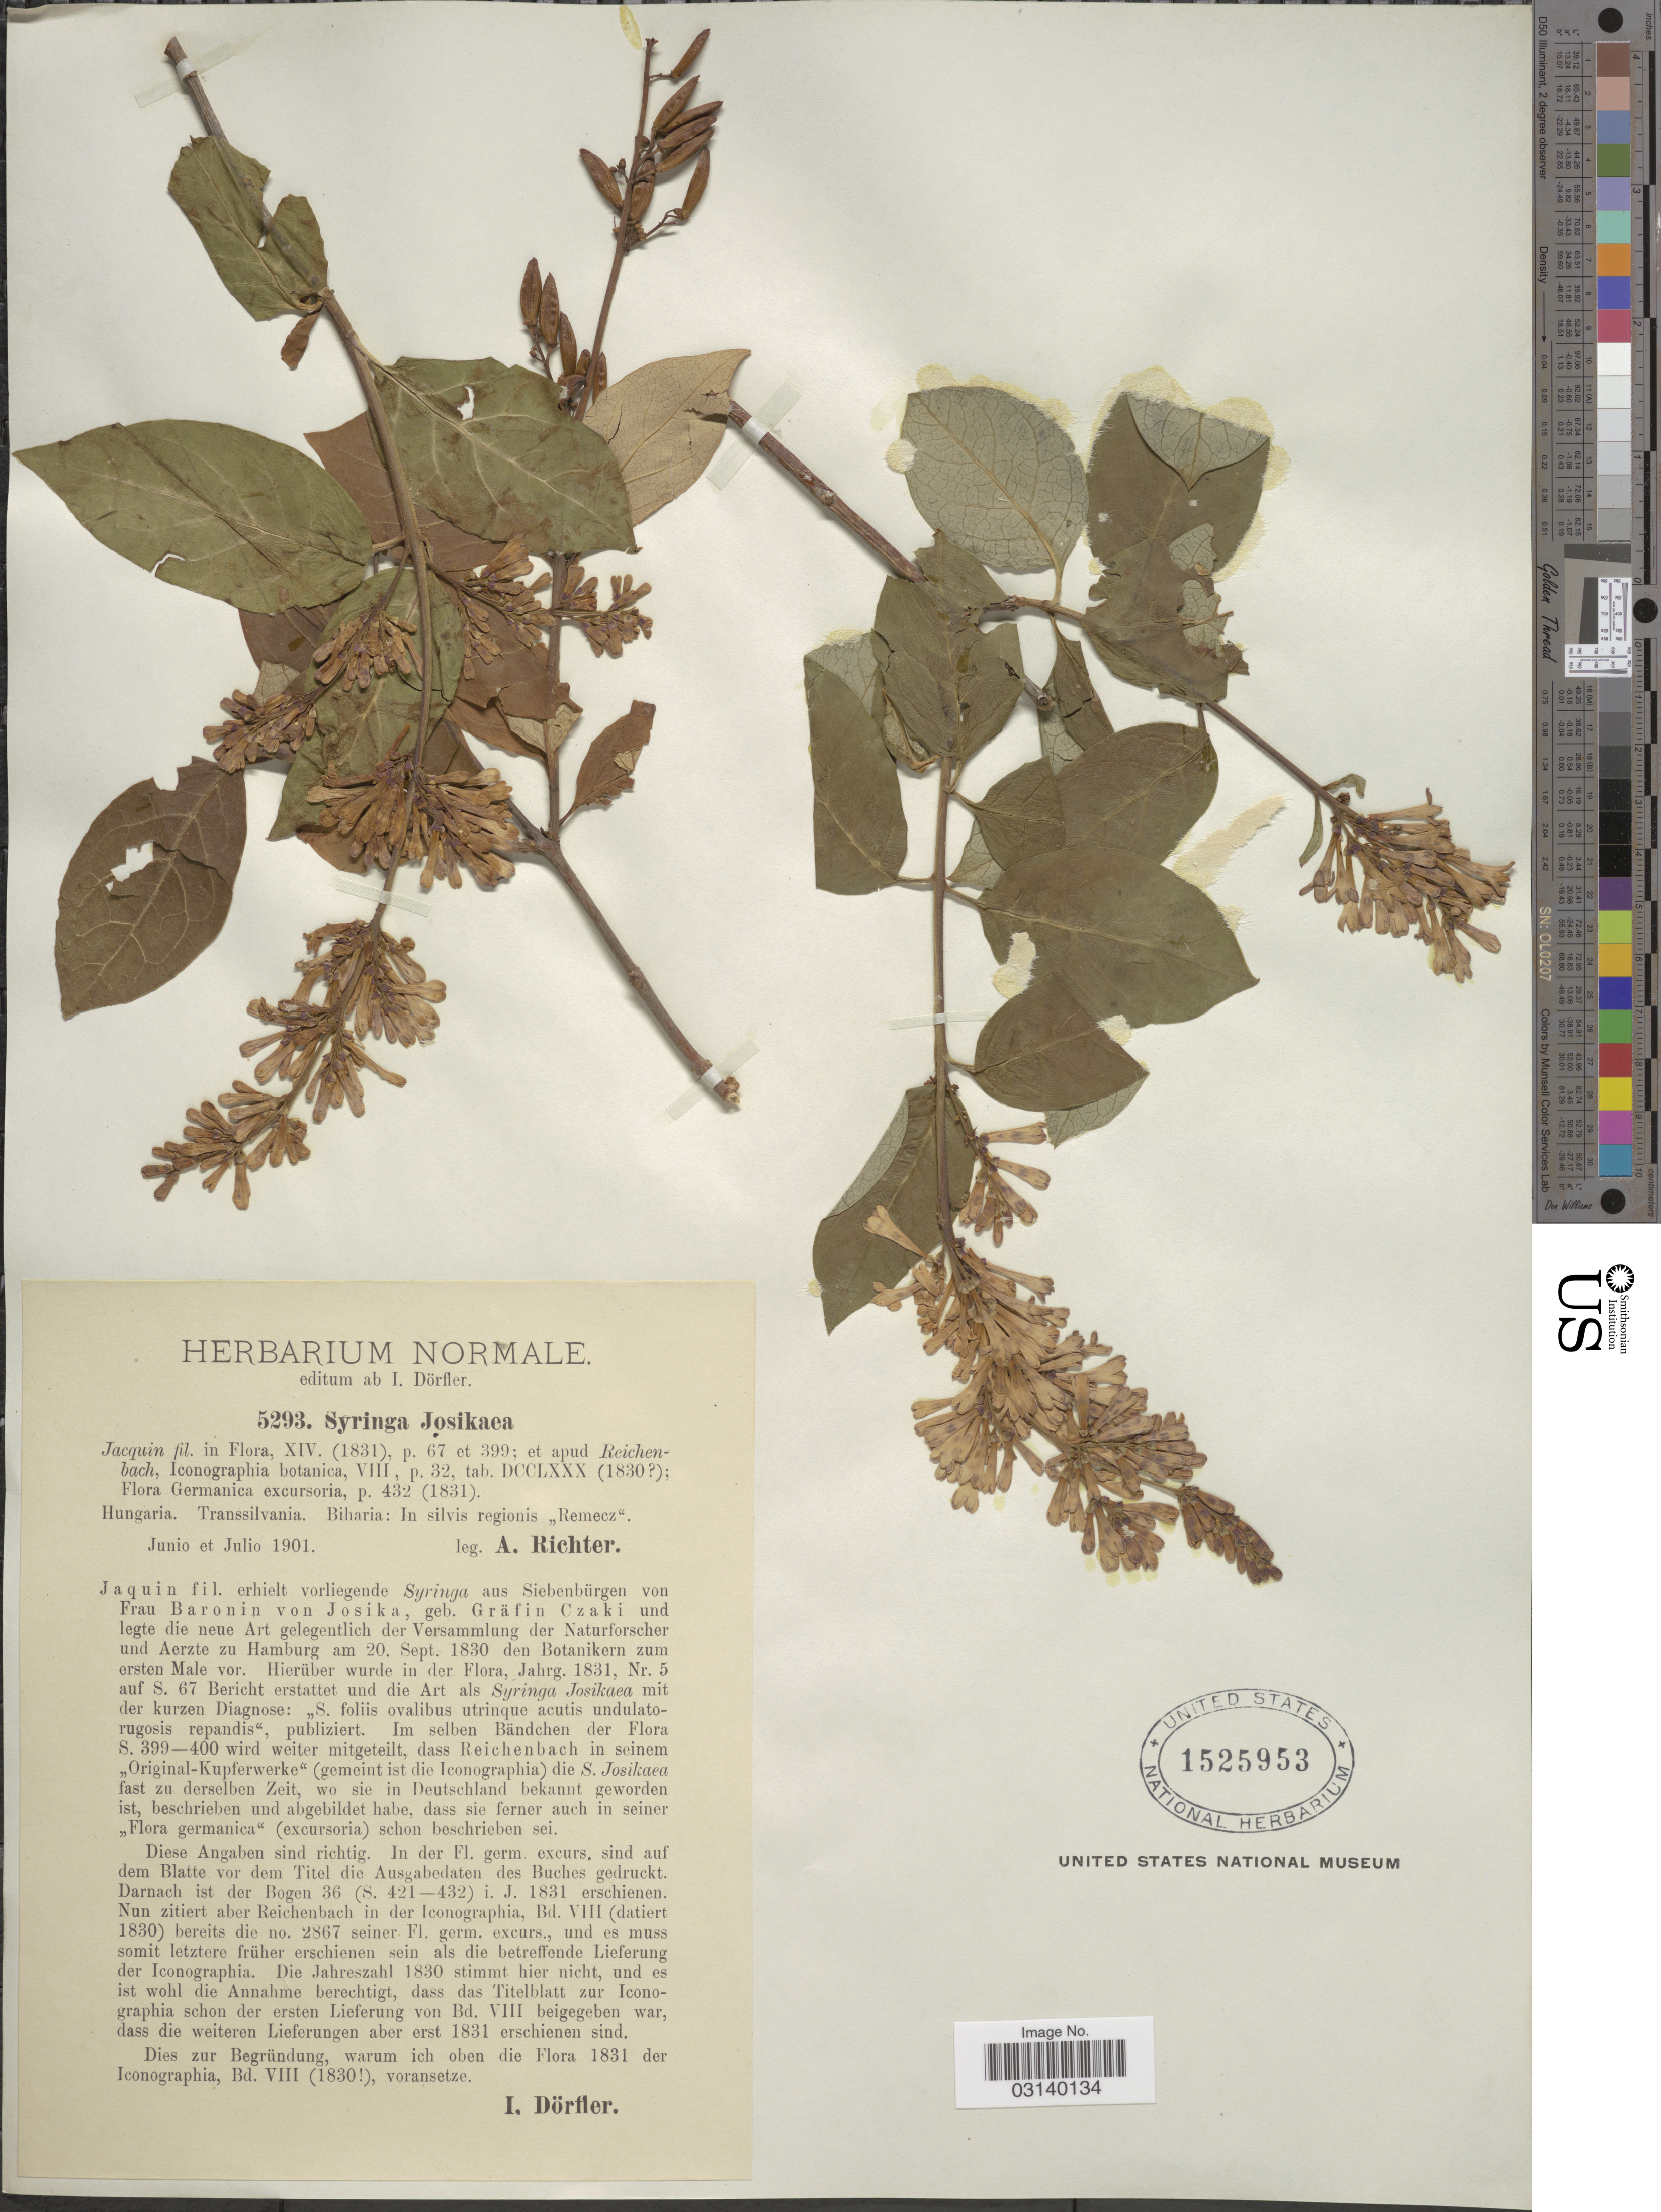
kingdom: Plantae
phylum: Tracheophyta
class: Magnoliopsida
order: Lamiales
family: Oleaceae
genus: Syringa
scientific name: Syringa josikaea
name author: J. Jacq. ex Rchb.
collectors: A. Richter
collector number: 5293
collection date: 1901-06/1901-07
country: Romania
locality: Transsilvania. Biharia: In silvis regionis "Remecz".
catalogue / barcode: US 1525953